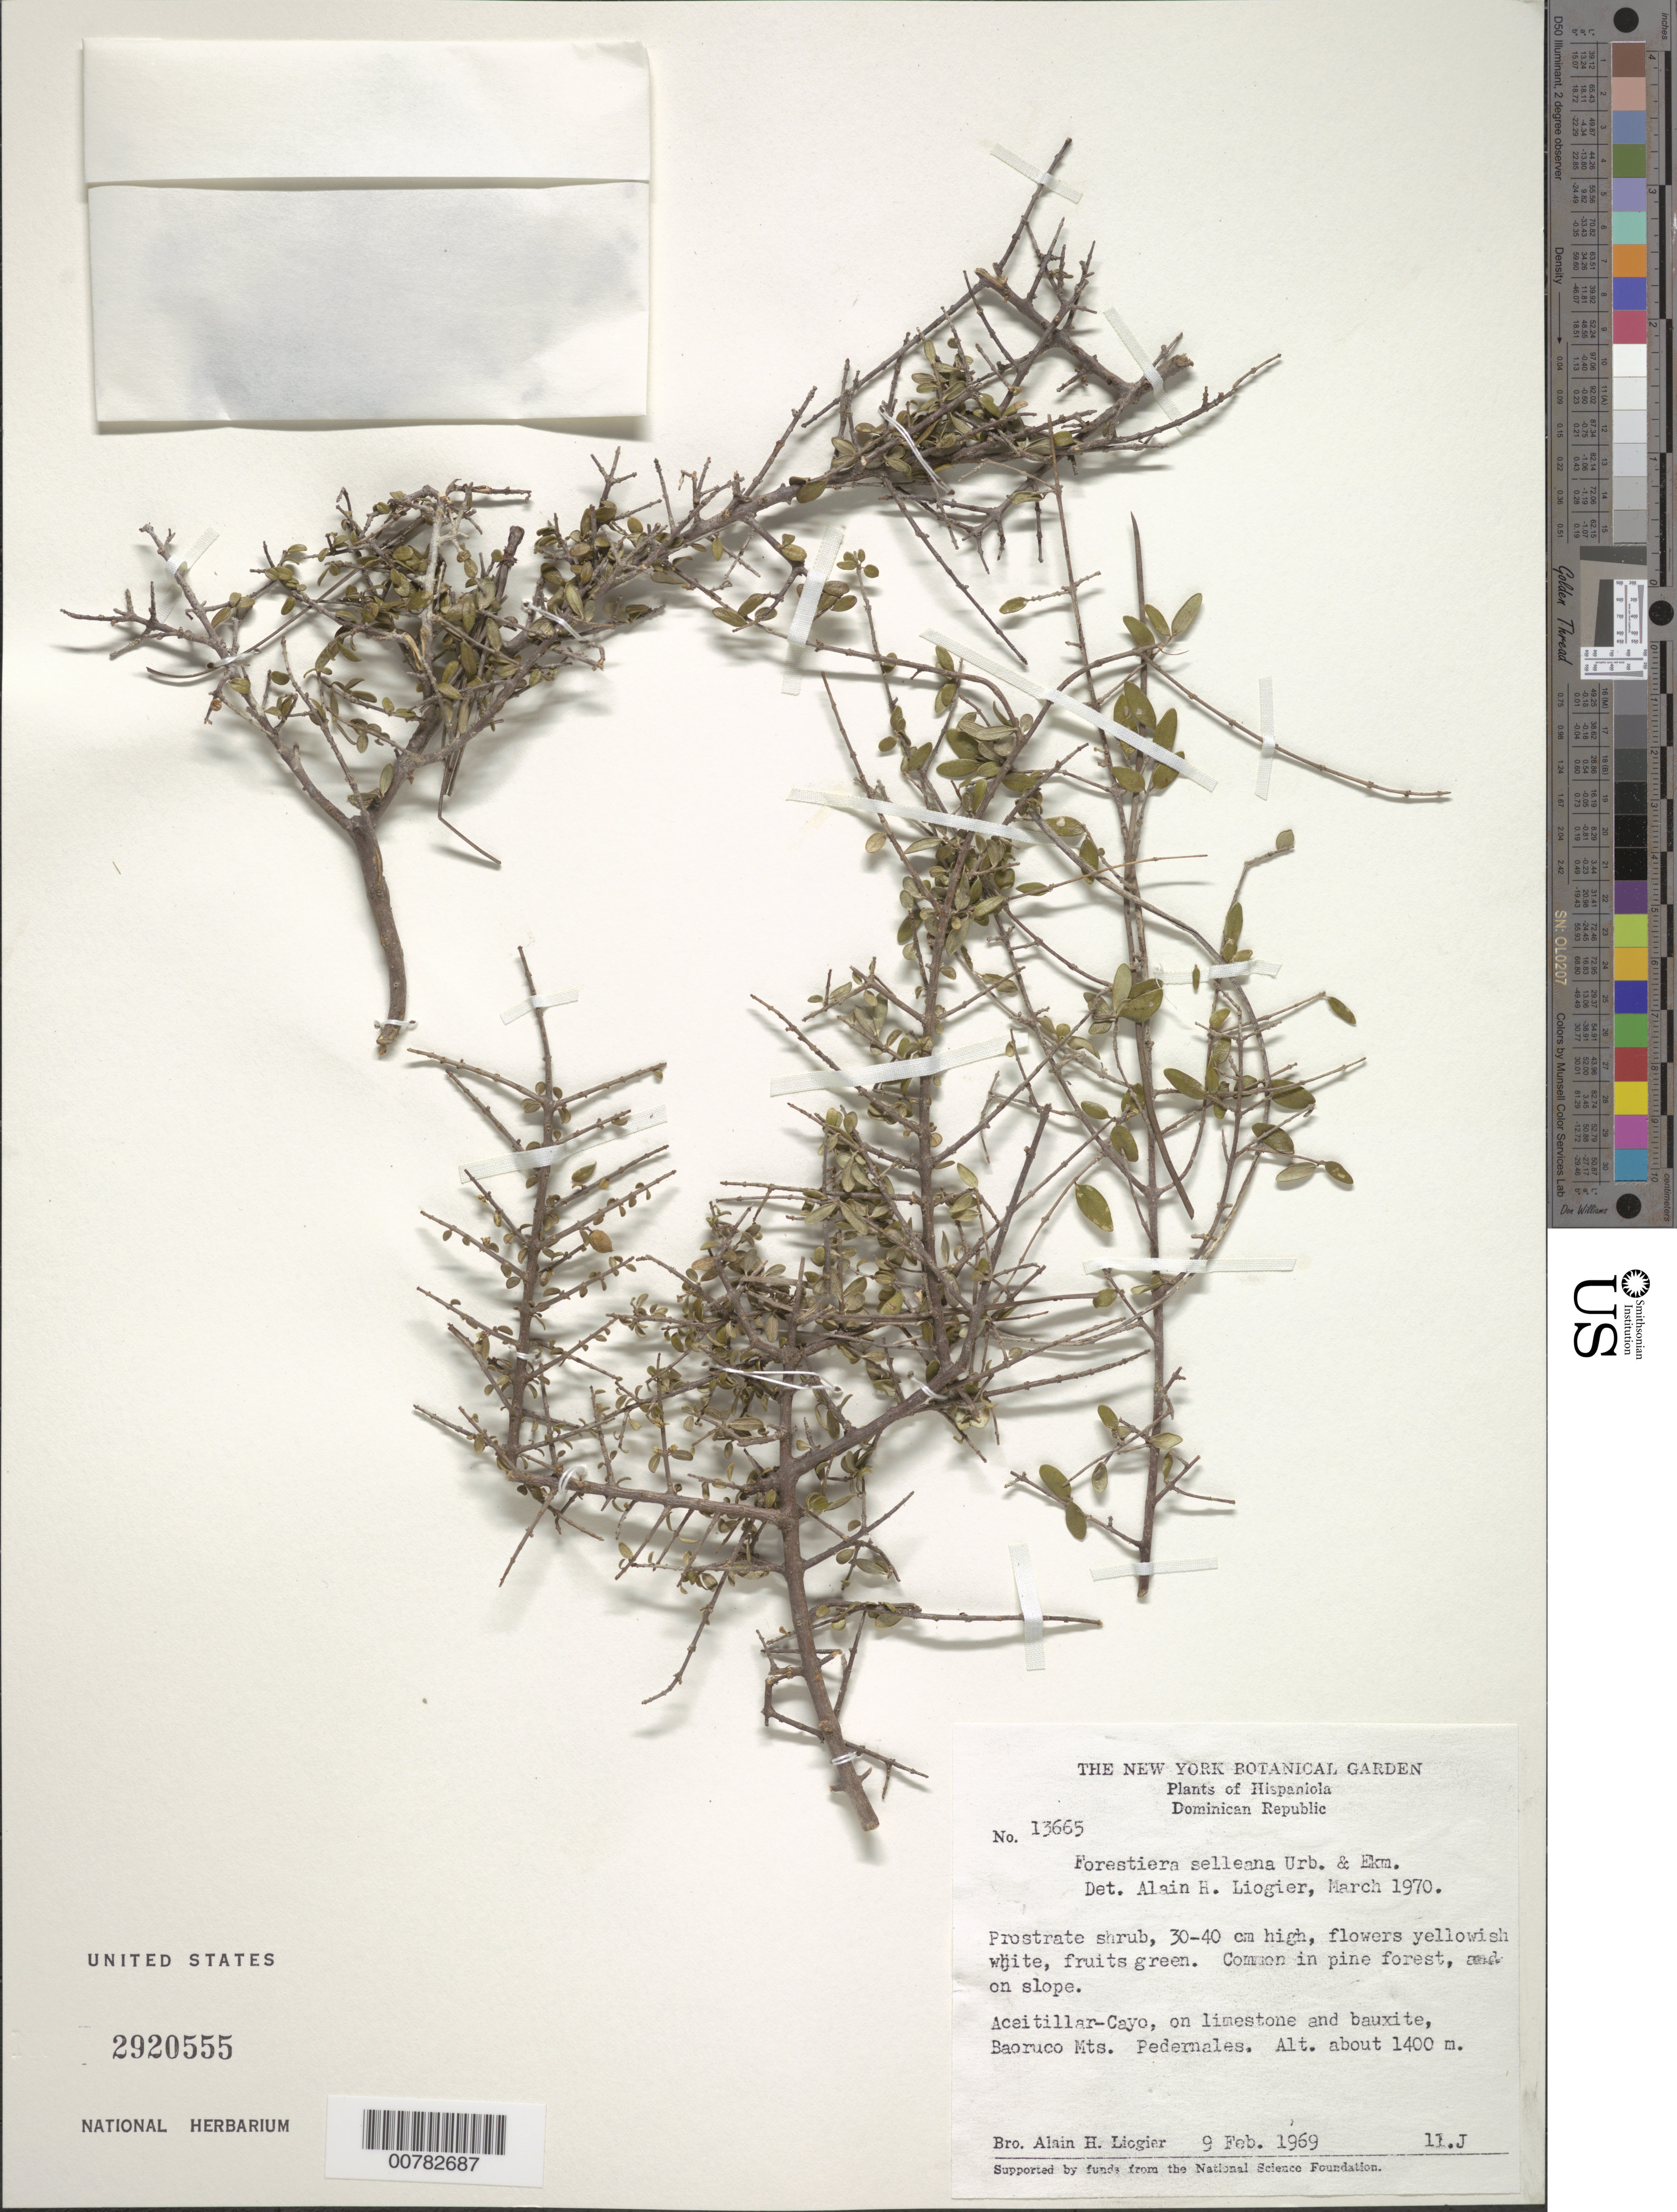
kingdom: Plantae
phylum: Tracheophyta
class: Magnoliopsida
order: Lamiales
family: Oleaceae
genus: Forestiera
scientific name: Forestiera selleana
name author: Urb. & Ekman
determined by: Liogier, Alain H.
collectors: A. H. Liogier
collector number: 13665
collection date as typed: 09 Feb 1969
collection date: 1969-02-09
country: Dominican Republic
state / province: Pedernales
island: Hispaniola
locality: Baoruco Mts., Aceitillar-Cayo.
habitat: On limestone and bauxite.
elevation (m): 1400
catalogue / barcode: US 2920555